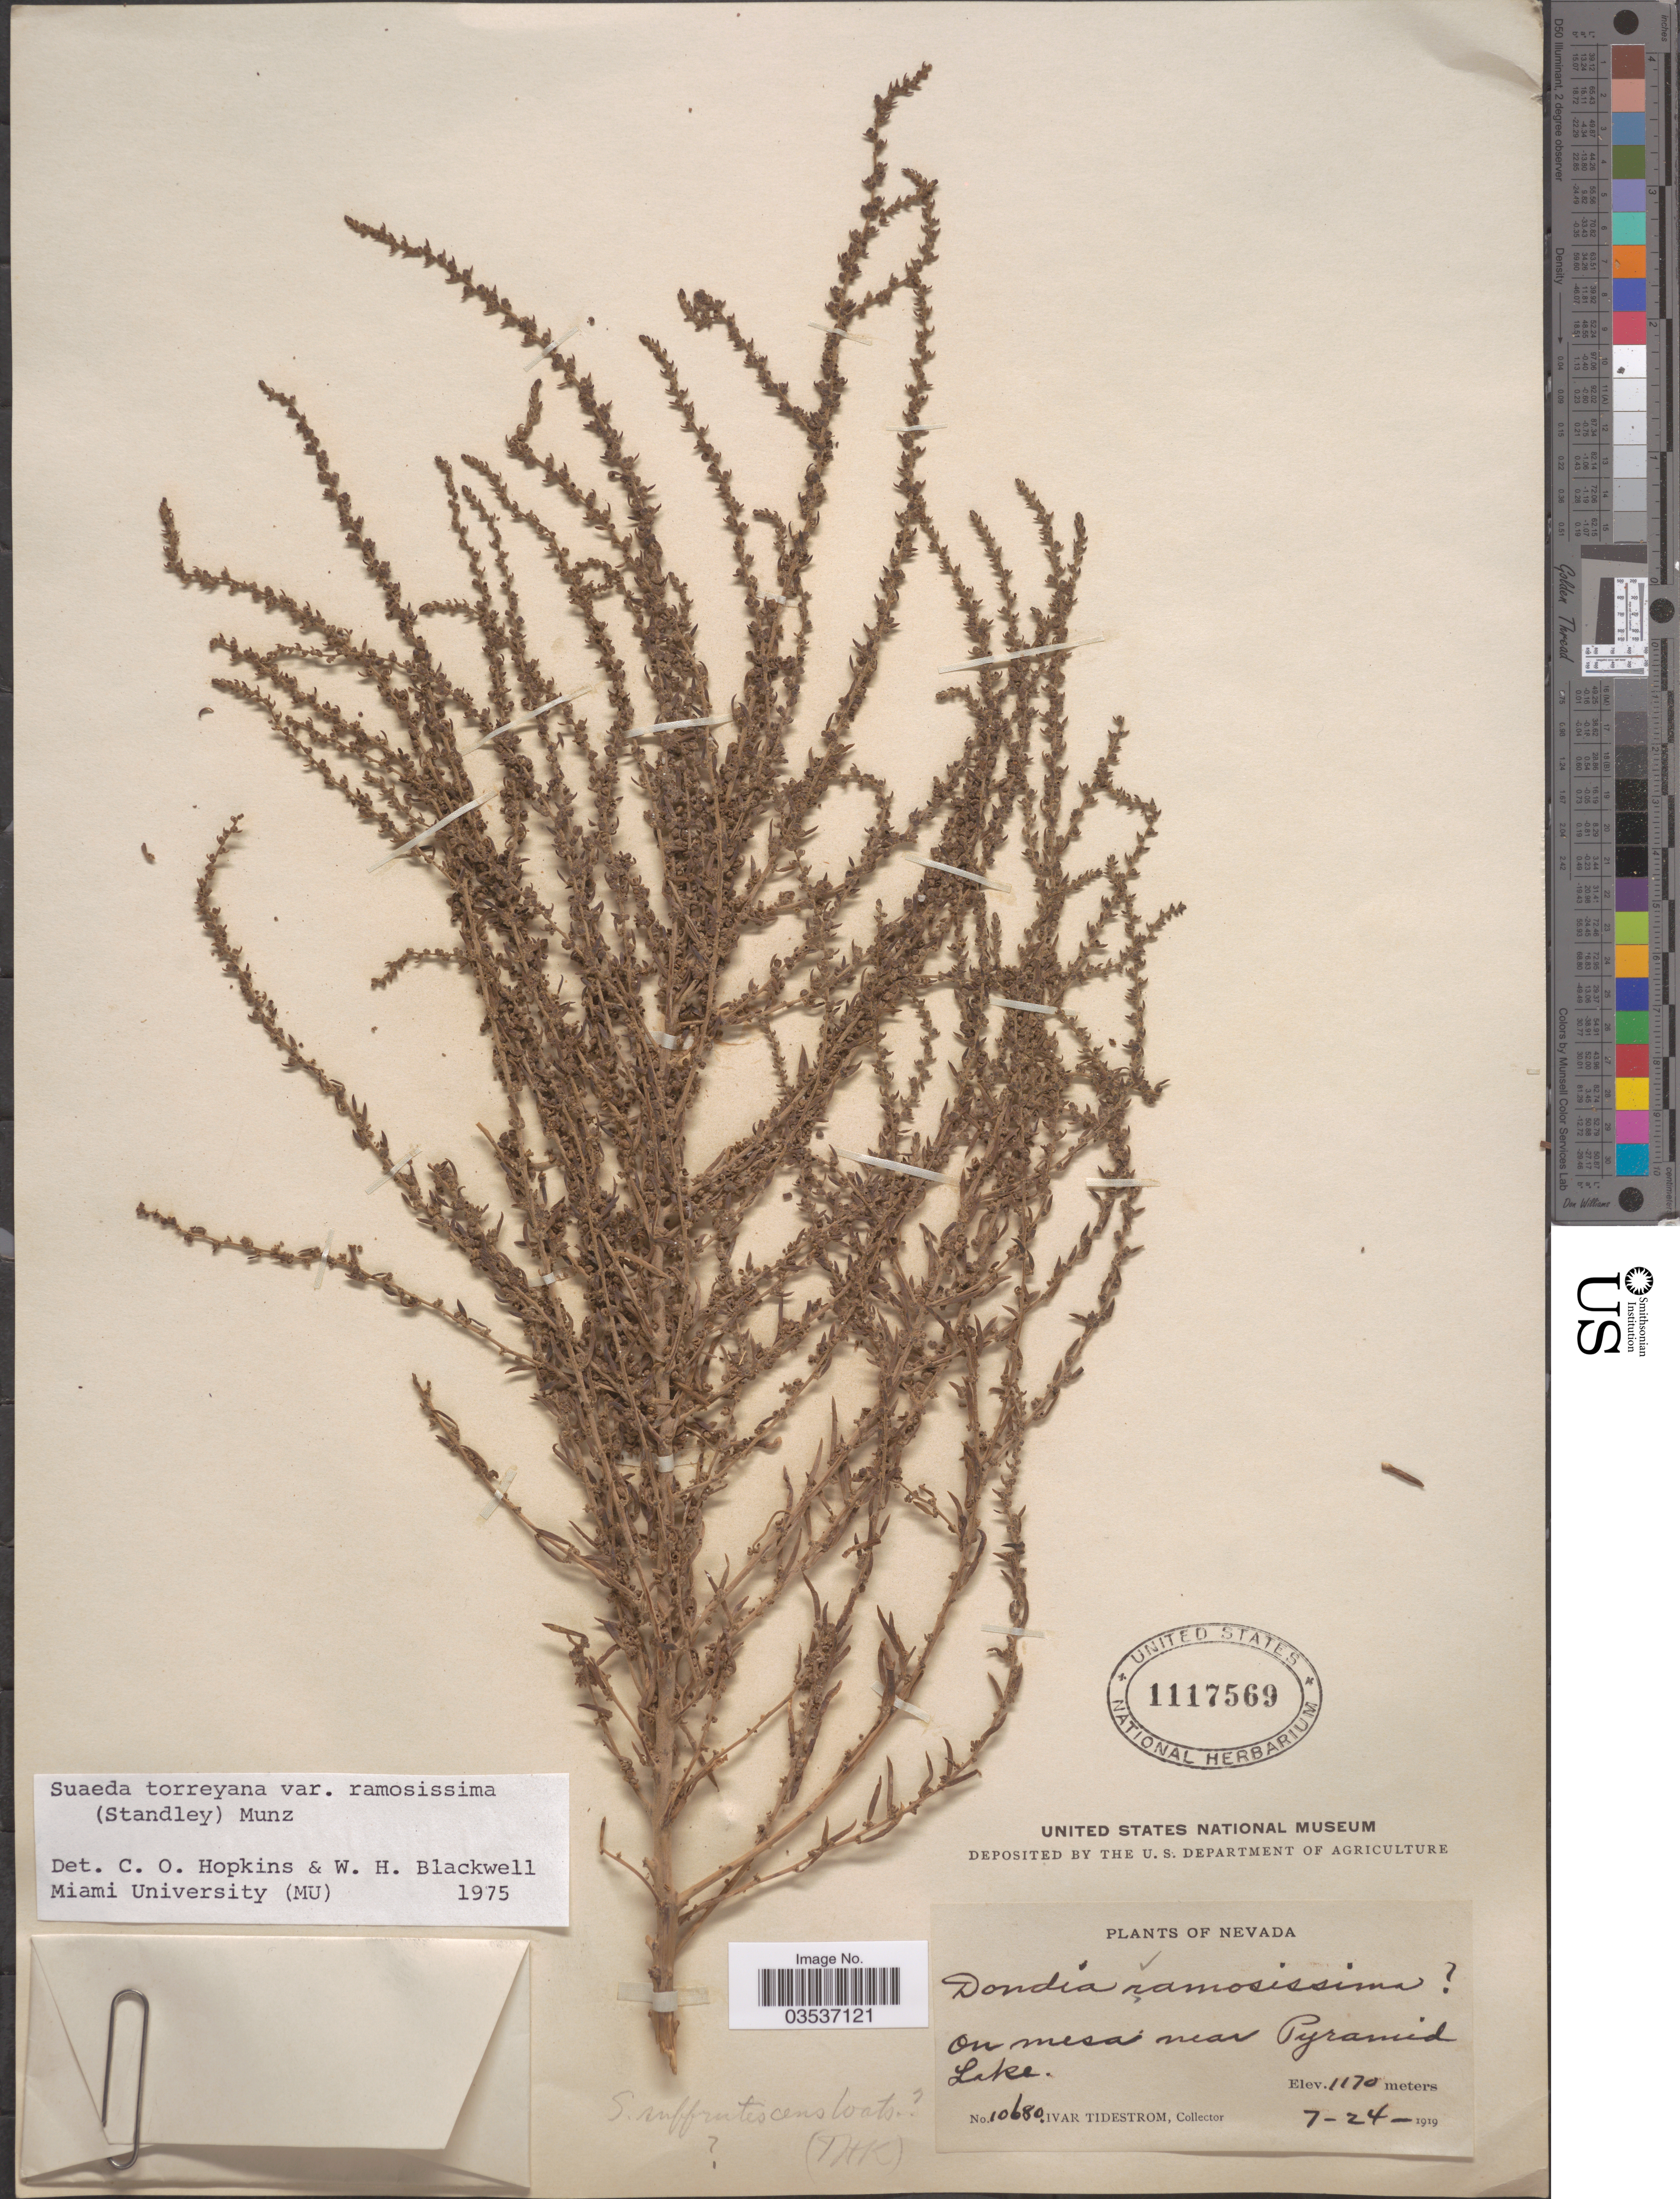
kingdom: Plantae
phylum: Tracheophyta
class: Magnoliopsida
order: Caryophyllales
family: Amaranthaceae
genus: Suaeda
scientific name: Suaeda torreyana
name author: S. Watson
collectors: I. F. Tidestrom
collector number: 10680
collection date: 1919-07-24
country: United States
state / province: Nevada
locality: On mesa near Pyramid Lake.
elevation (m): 1170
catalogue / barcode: US 1117569